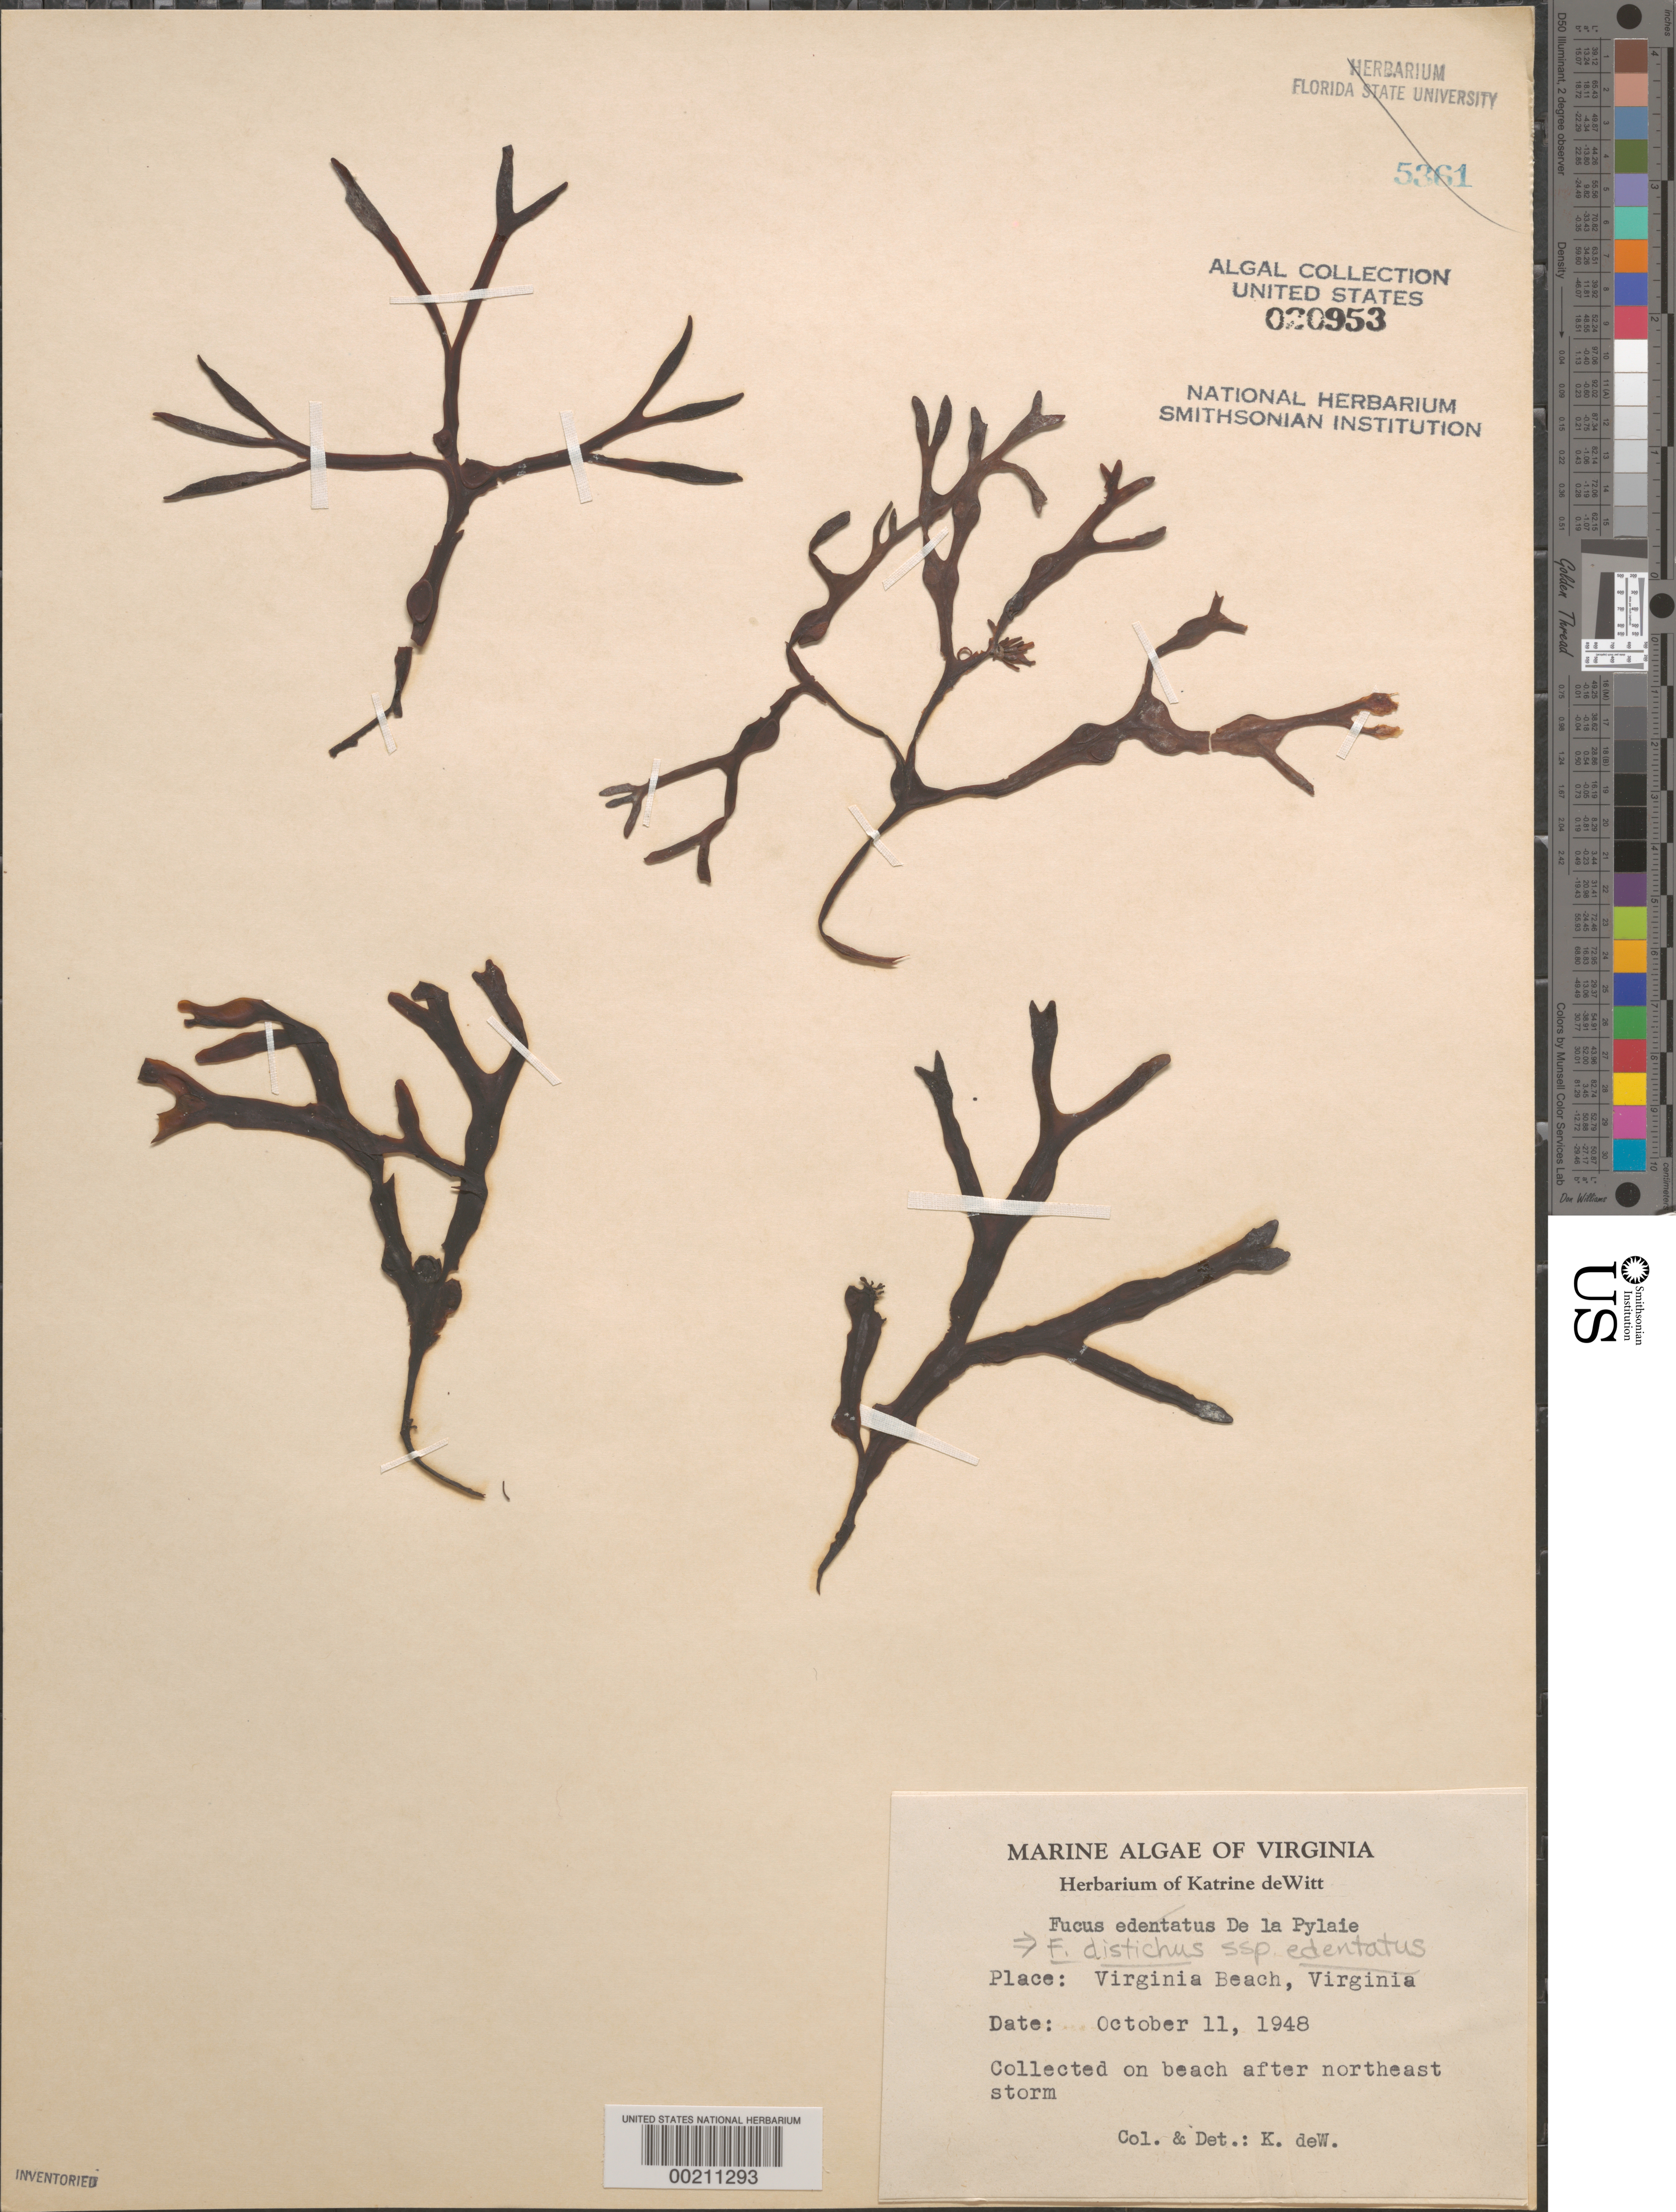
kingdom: Chromista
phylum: Ochrophyta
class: Phaeophyceae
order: Fucales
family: Fucaceae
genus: Fucus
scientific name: Fucus distichus subsp. edentatus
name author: (Bach. Pyl.) H.T. Powell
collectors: K. deWitt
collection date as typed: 11 Oct 1948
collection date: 1948-10-11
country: United States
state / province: Virginia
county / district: City of Virginia Beach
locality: Virginia Beach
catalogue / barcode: US 20953